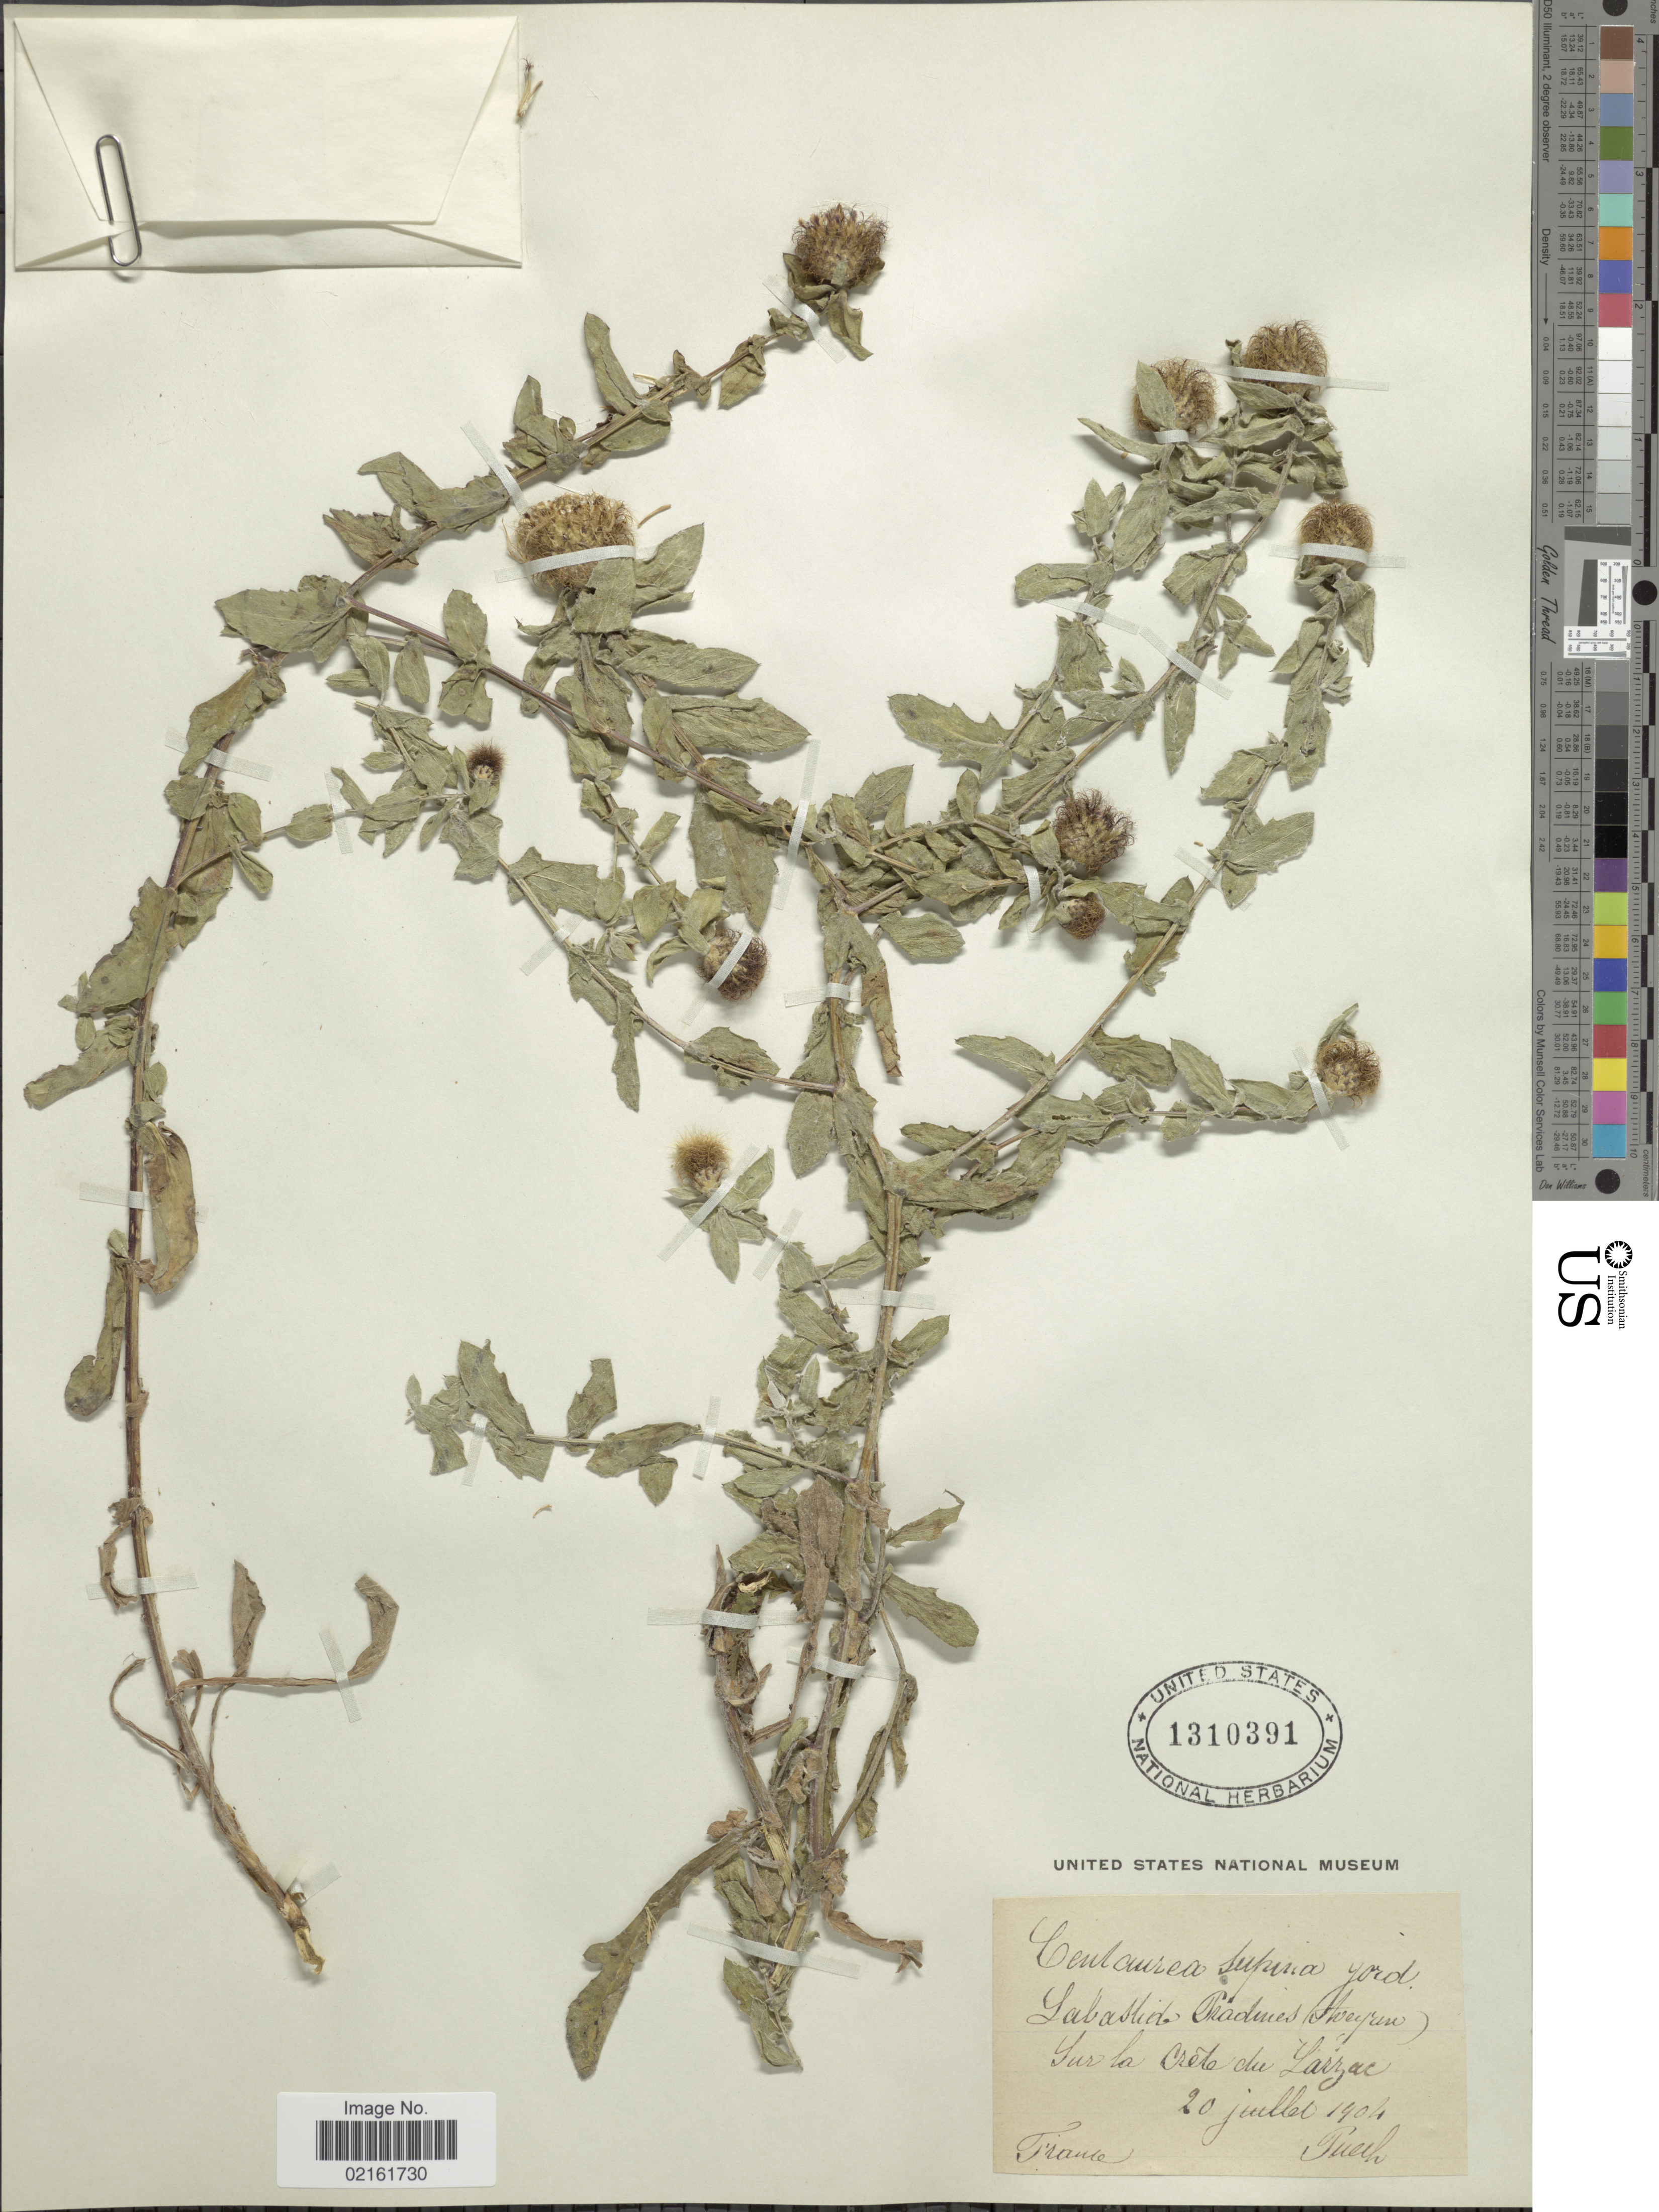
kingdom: Plantae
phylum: Tracheophyta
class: Magnoliopsida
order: Asterales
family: Asteraceae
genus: Centaurea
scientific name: Centaurea pectinata subsp. supina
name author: (Jord.) Dostál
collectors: Puech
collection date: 1904-07-20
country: France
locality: Sur la Crete du Larzac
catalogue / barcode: US 1310391